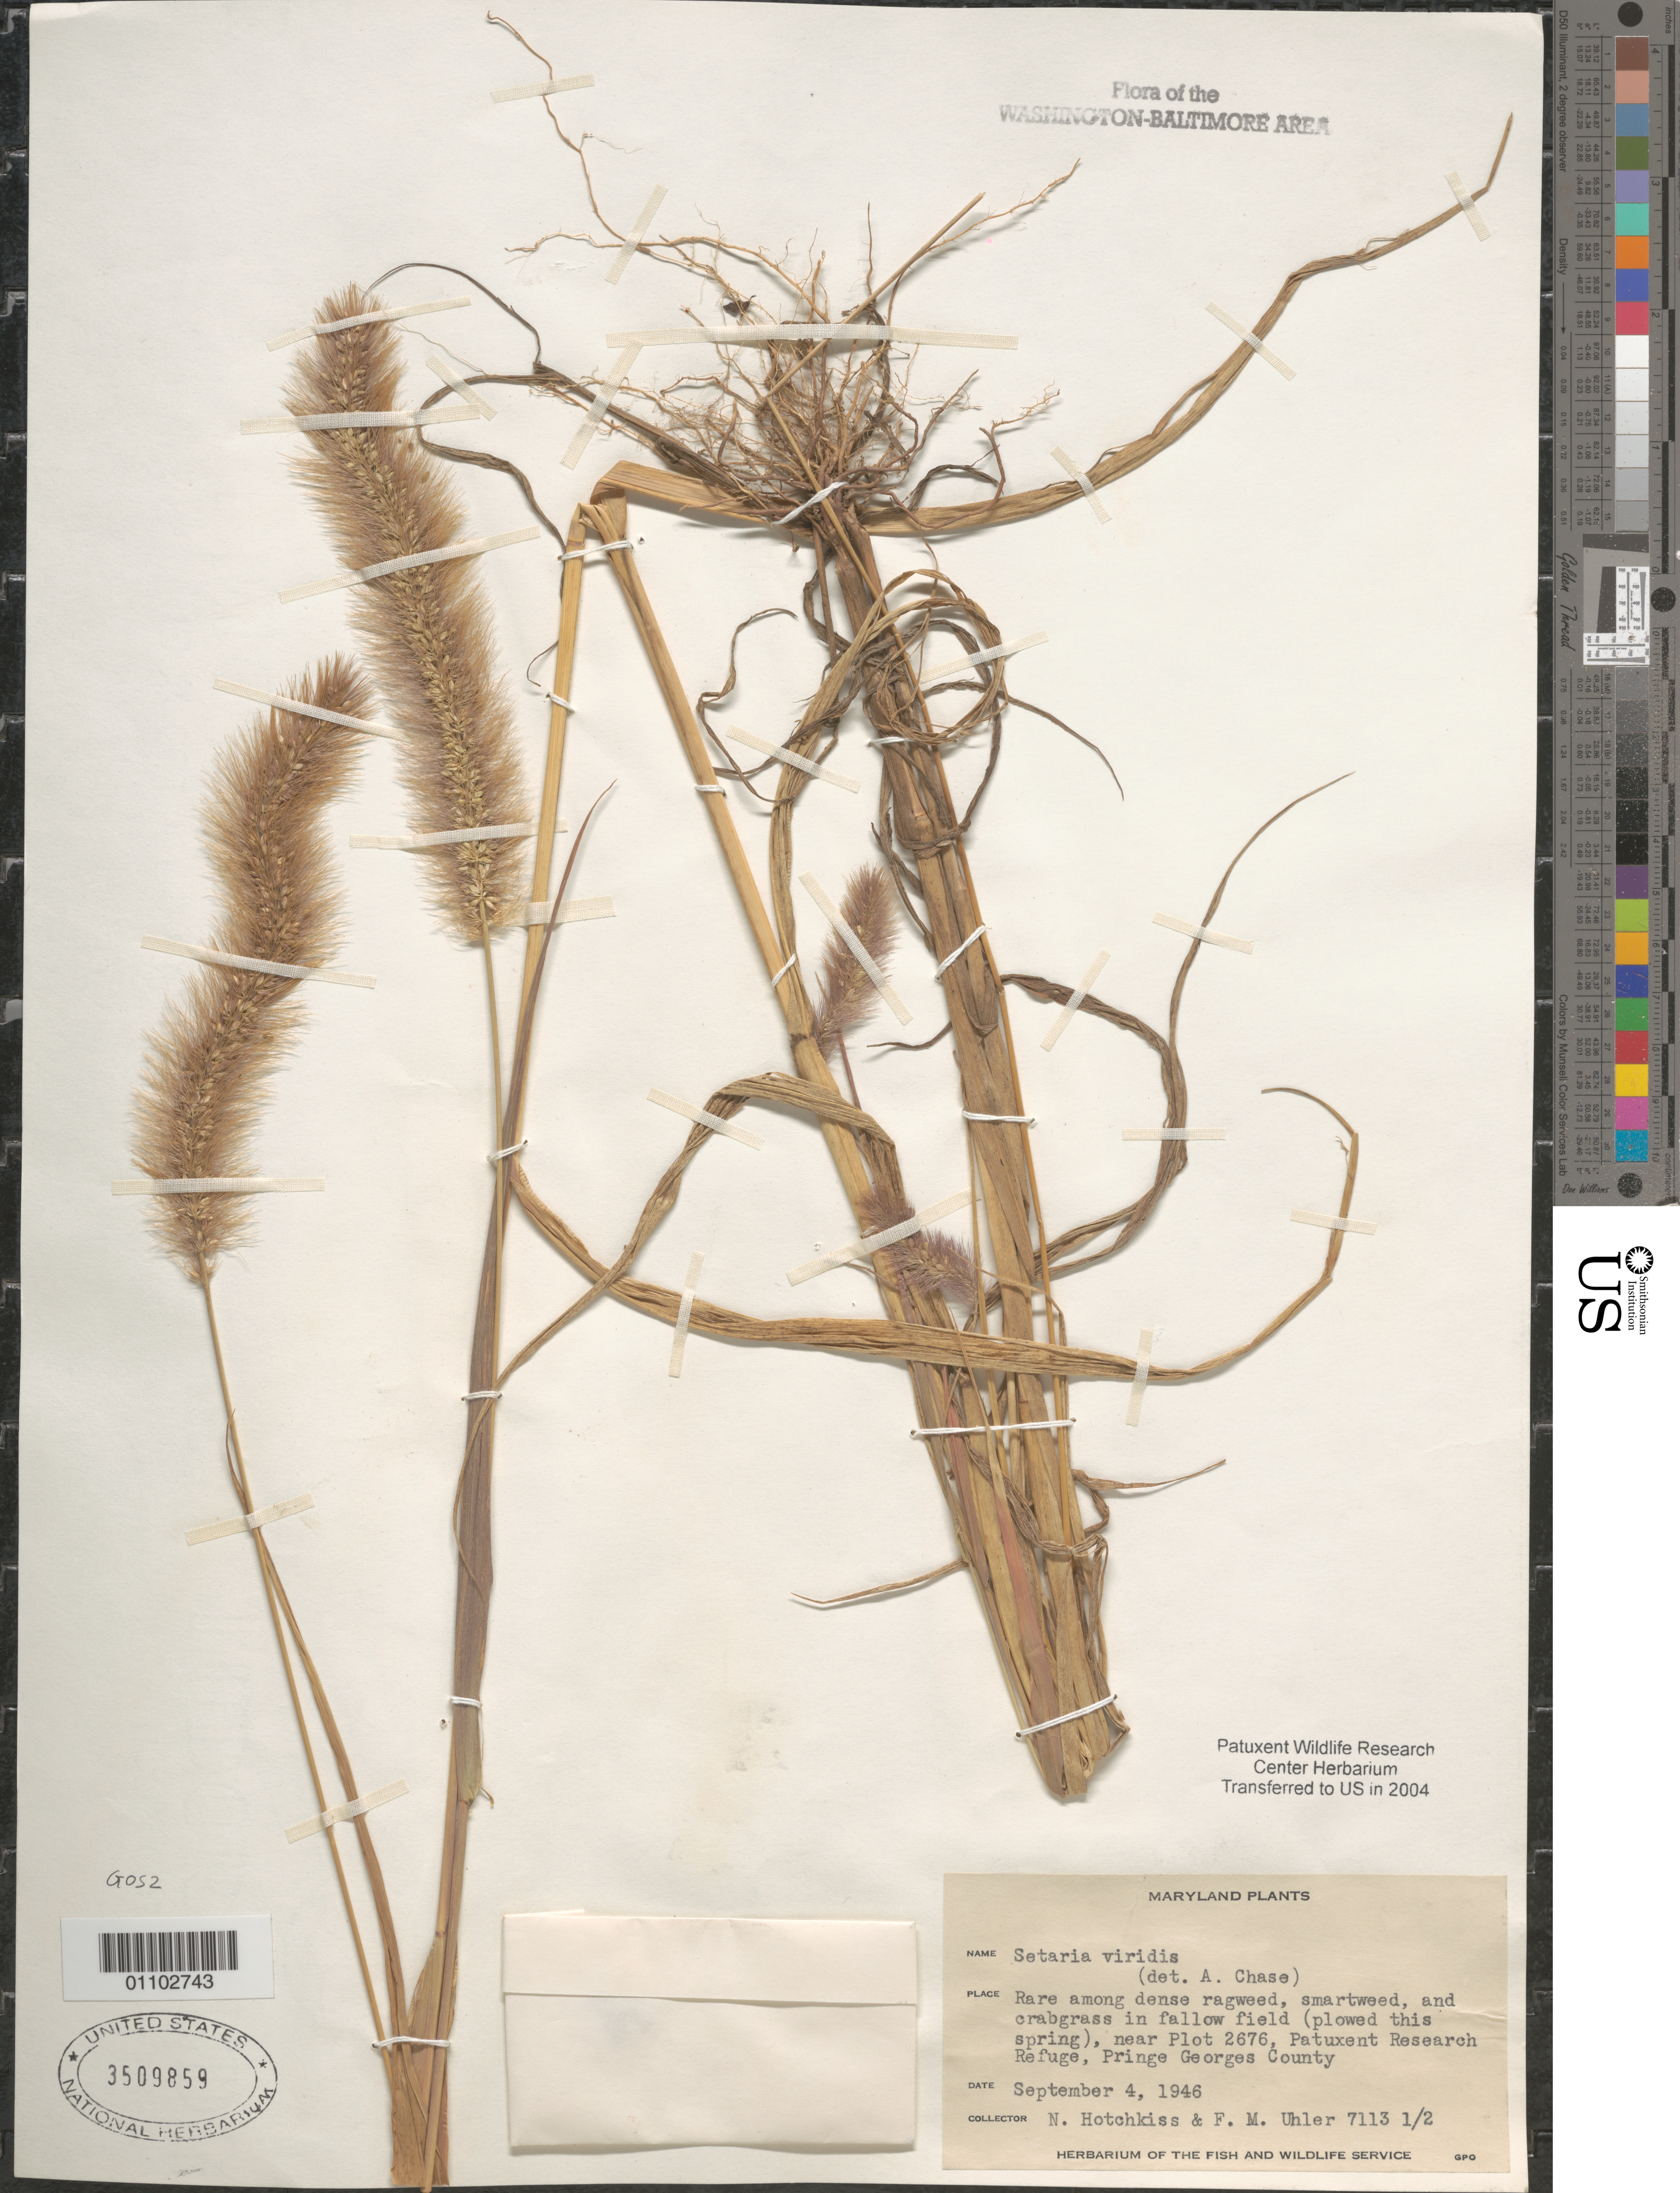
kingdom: Plantae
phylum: Tracheophyta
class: Liliopsida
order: Poales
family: Poaceae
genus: Setaria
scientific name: Setaria viridis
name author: (L.) P. Beauv.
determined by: Chase, [M.] Agnes, (US)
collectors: N. Hotchkiss & F. Uhler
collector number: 7113.5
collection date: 1946-09-04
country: United States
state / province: Maryland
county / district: Prince George's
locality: Near Plot 2676, Patuxent Research Refuge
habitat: Rare among dense ragweed, smartweed, and crabgrass in fallow field (plowed this spring)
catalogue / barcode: US 3509859